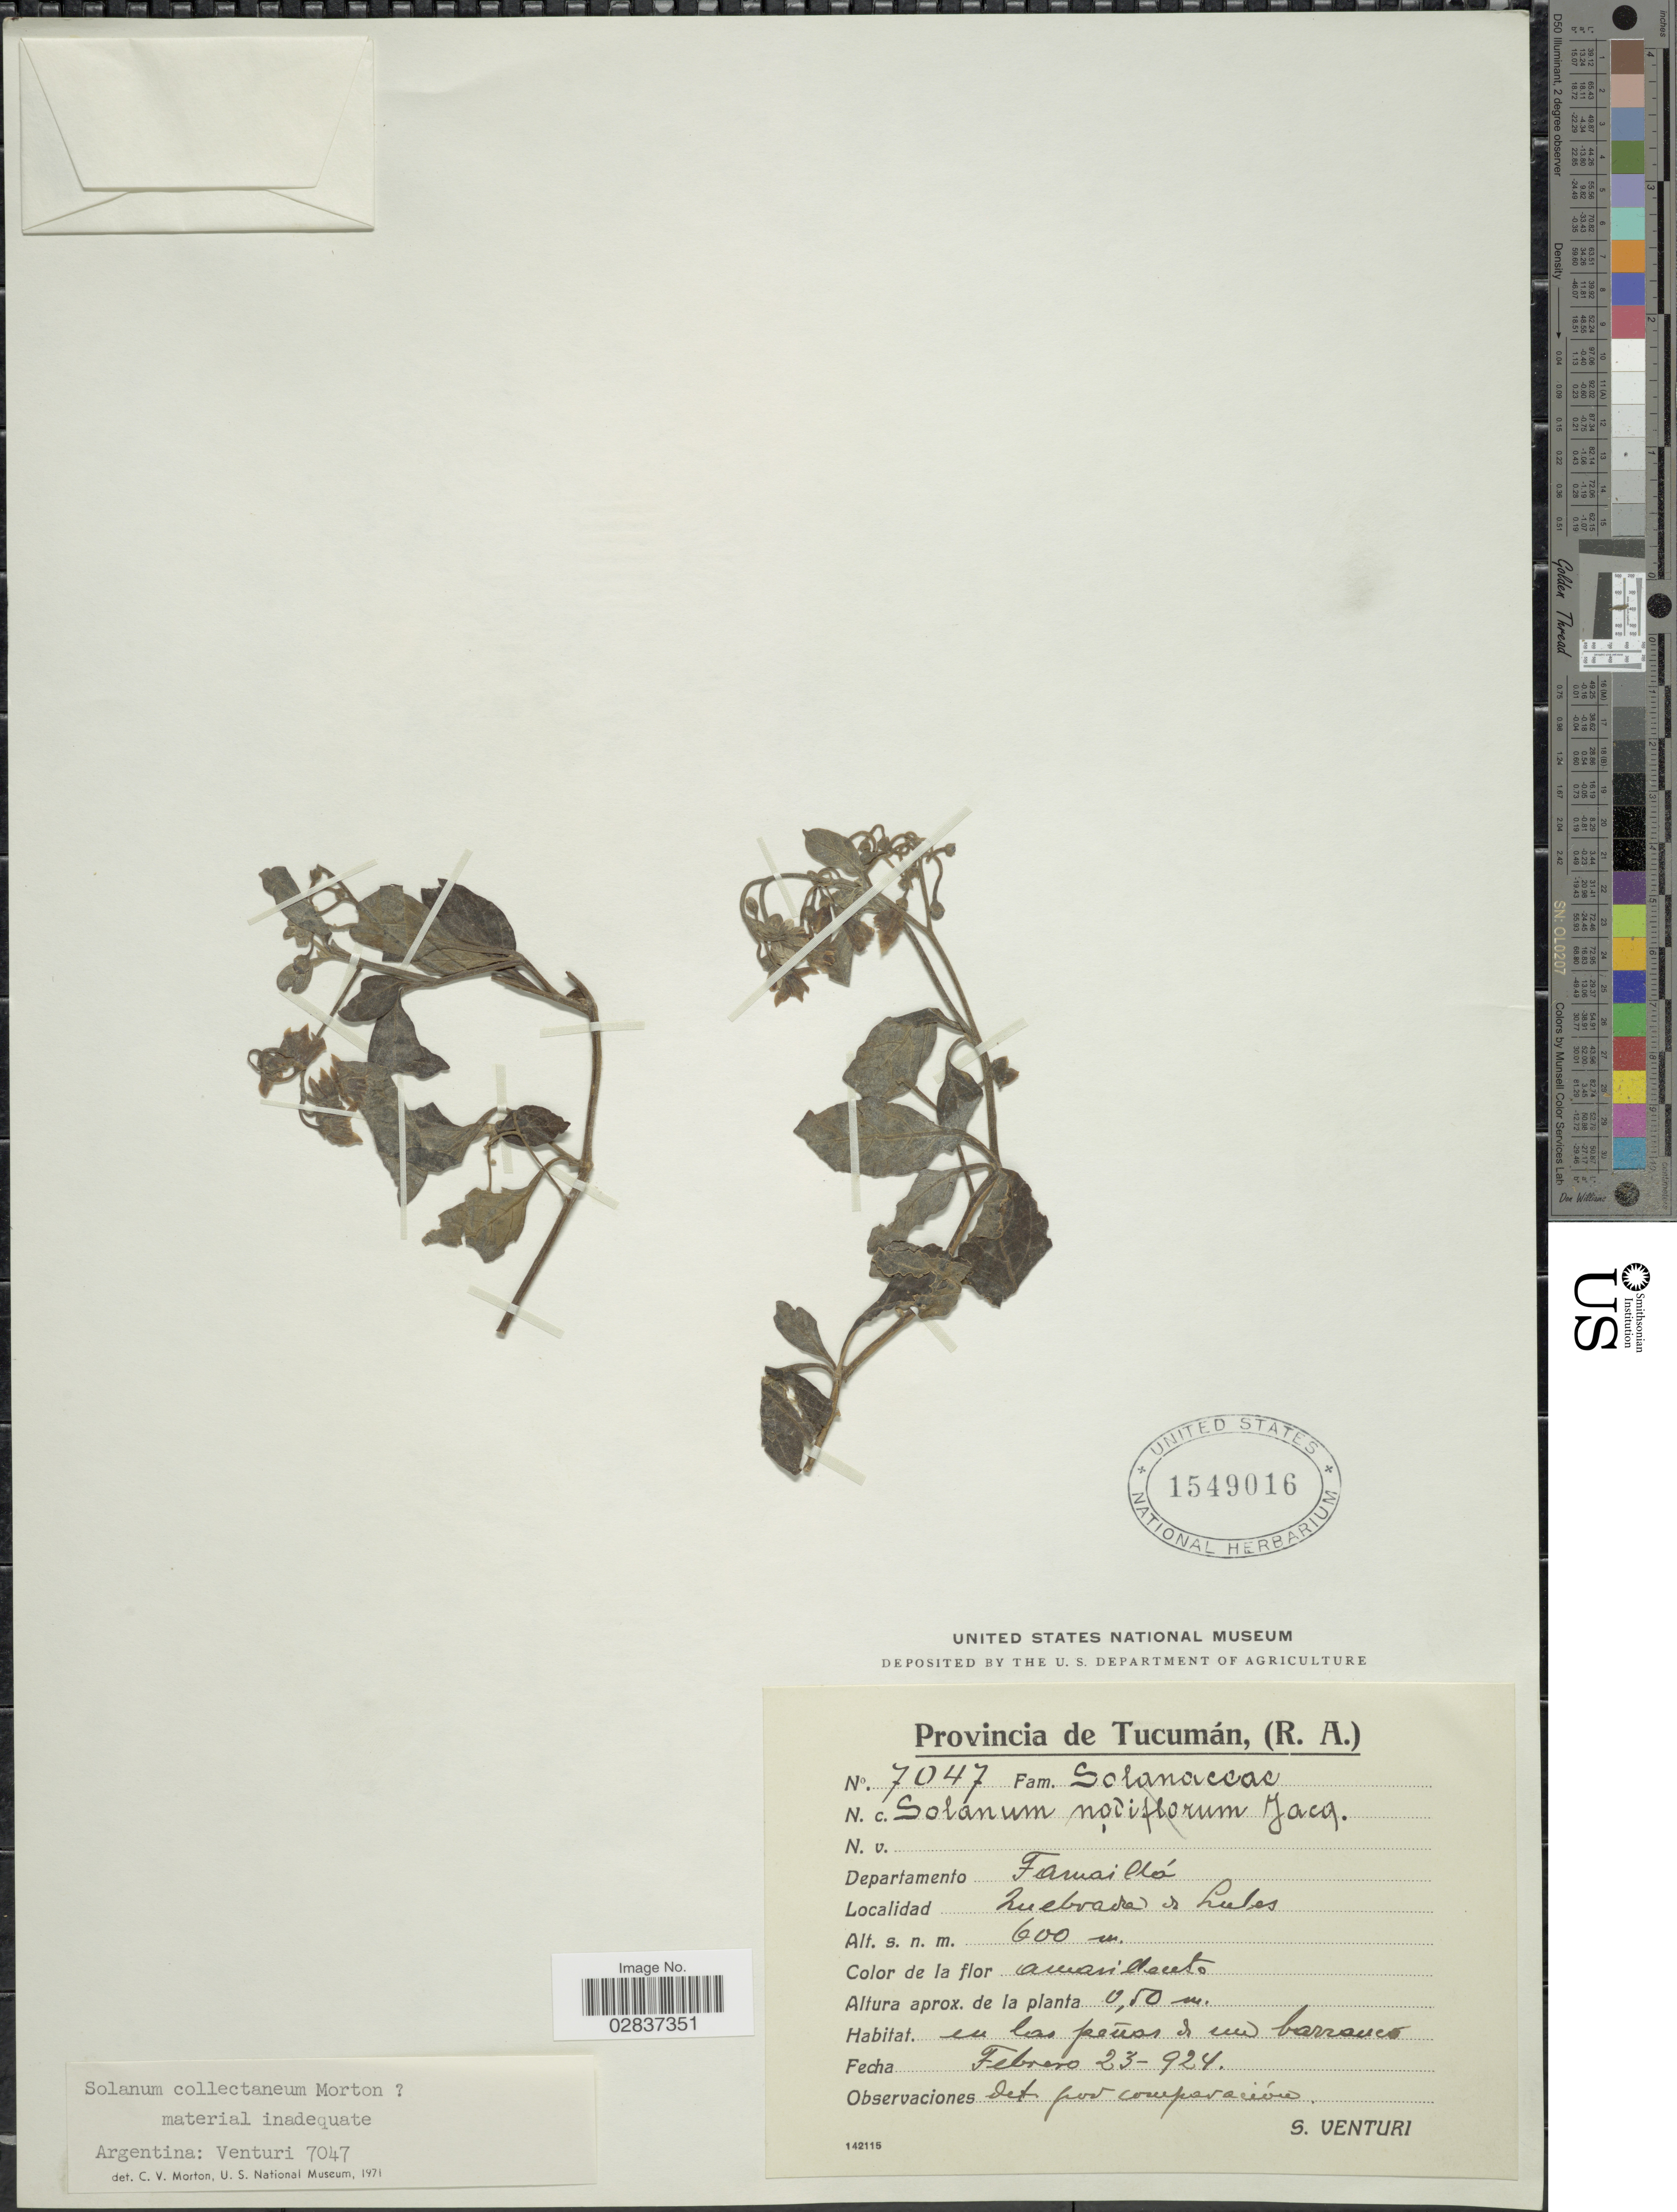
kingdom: Plantae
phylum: Tracheophyta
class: Magnoliopsida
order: Solanales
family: Solanaceae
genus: Solanum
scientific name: Solanum collectaneum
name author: C.V. Morton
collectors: S. Venturi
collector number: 7047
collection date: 1924-02-23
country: Argentina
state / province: Tucuman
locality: Departamento Famaillá, Quebrada de Lules.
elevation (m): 600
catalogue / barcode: US 1549016